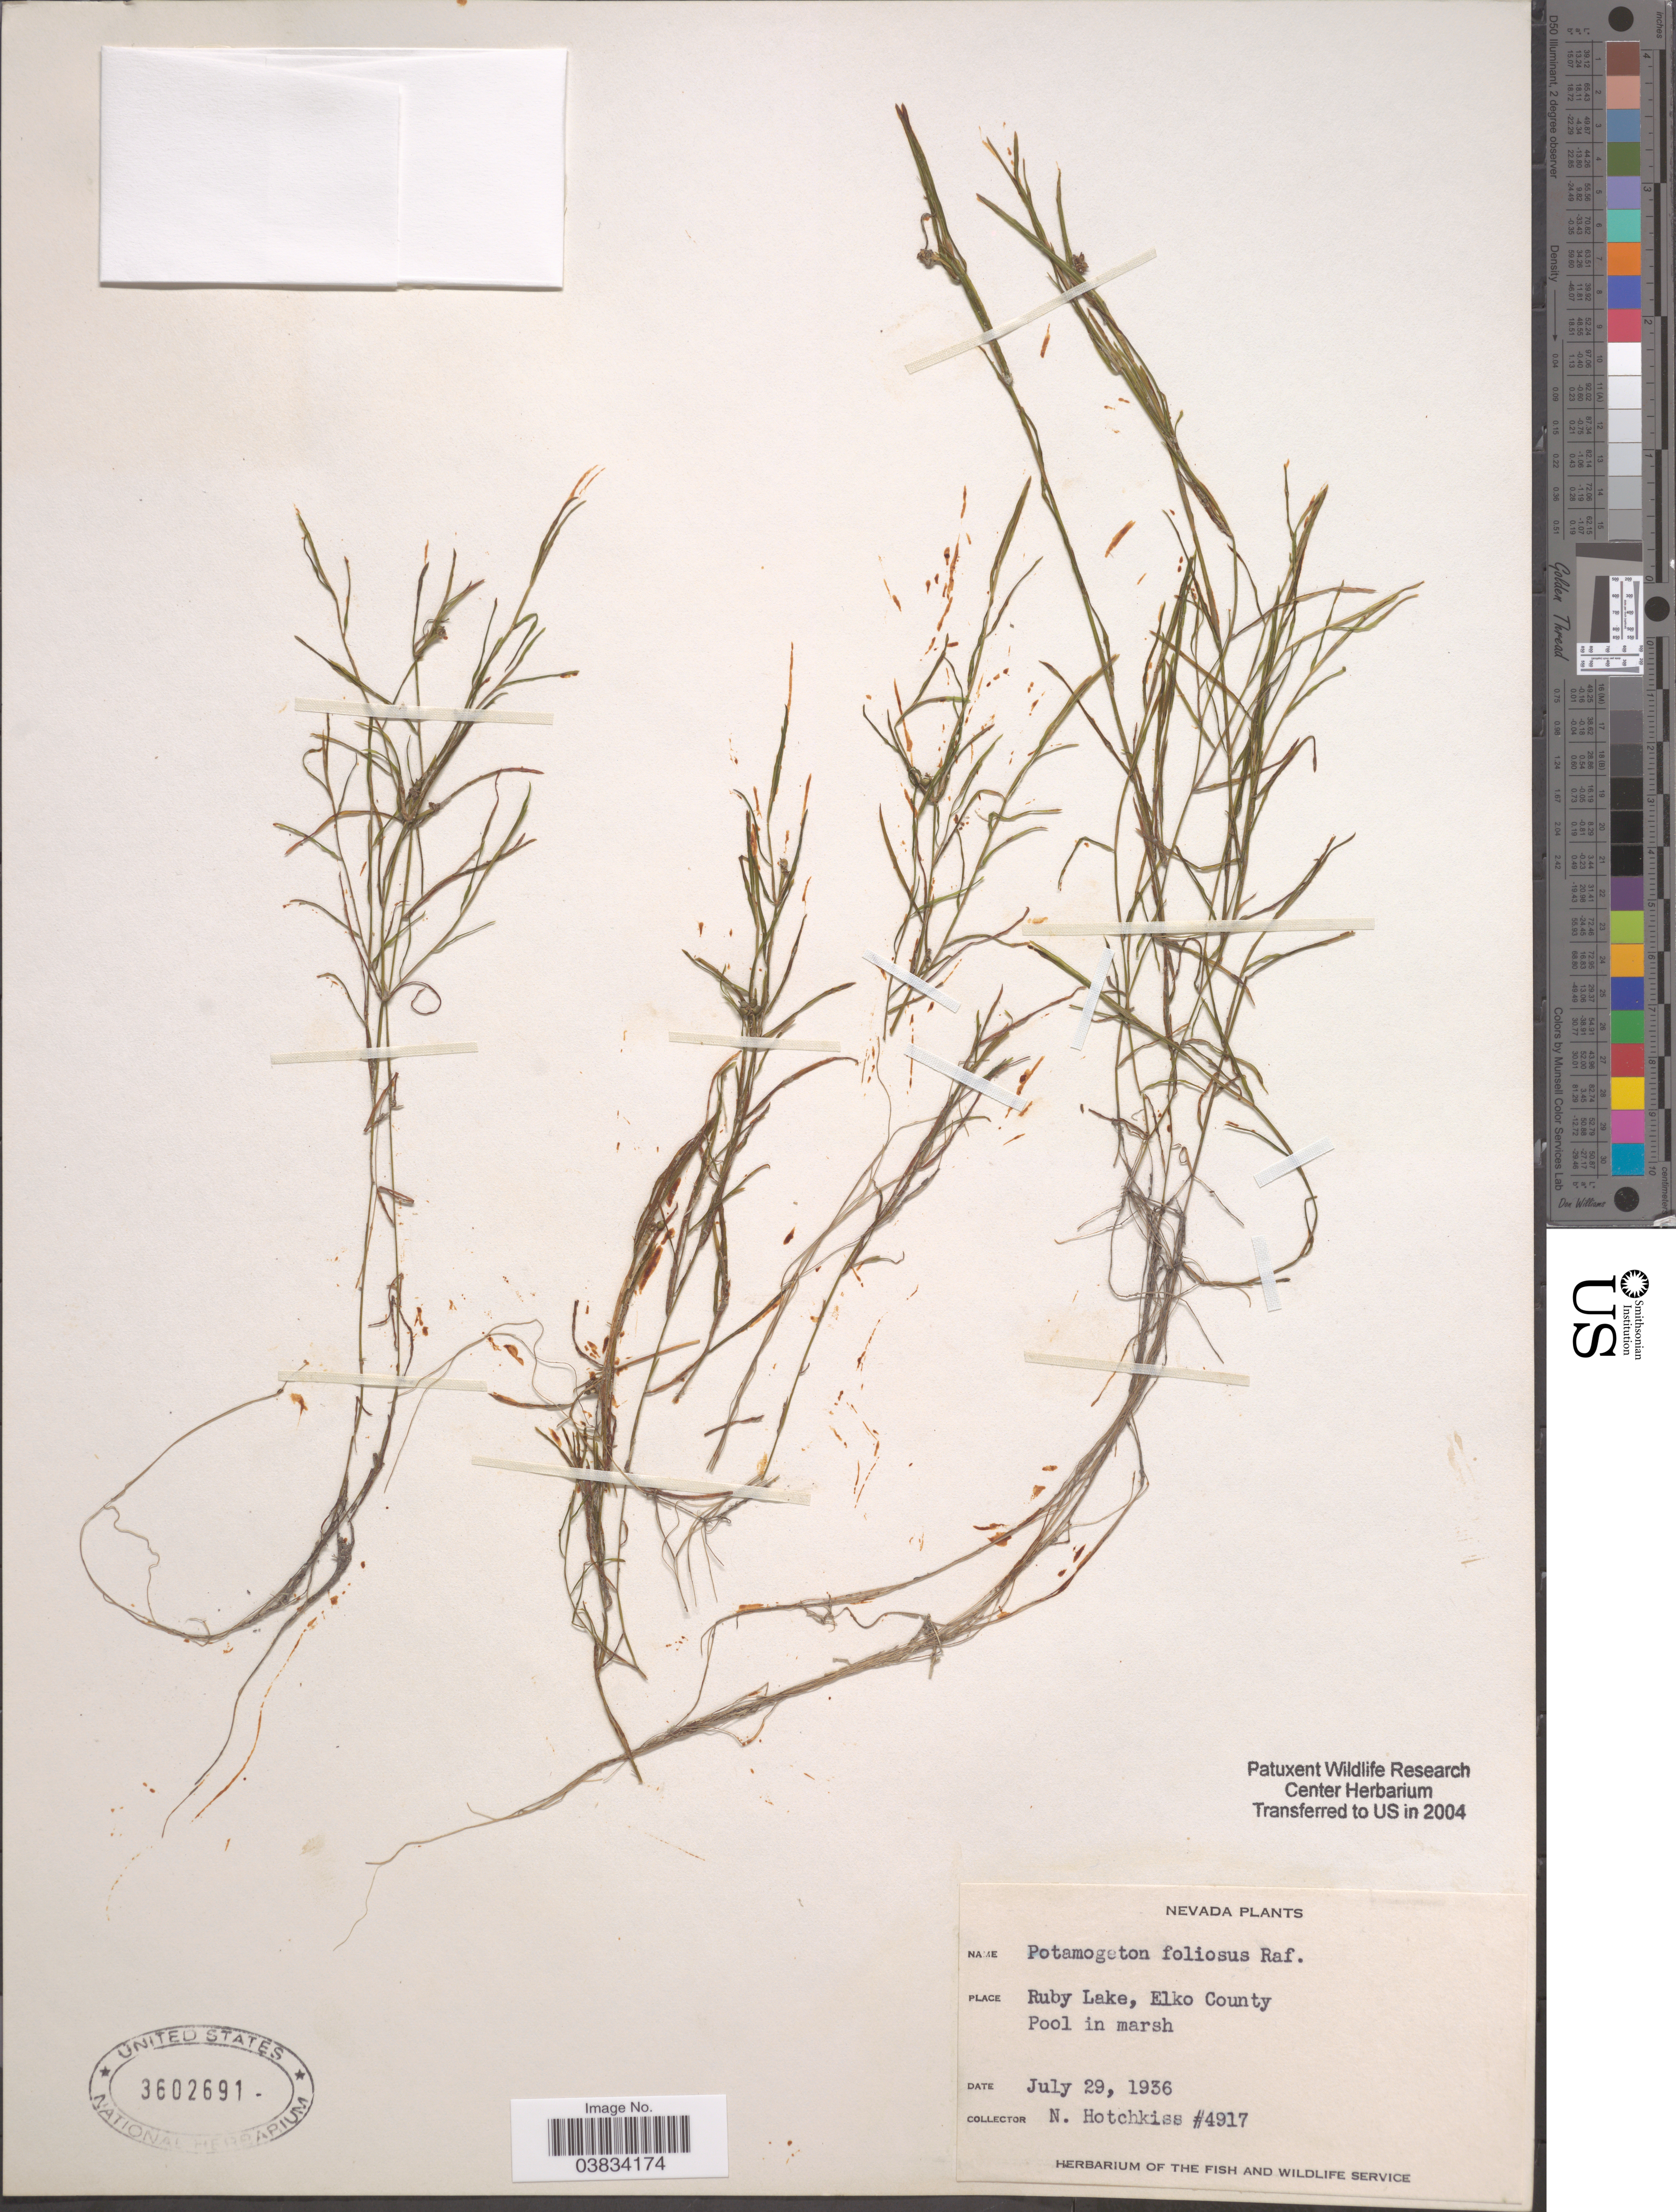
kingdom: Plantae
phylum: Tracheophyta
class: Liliopsida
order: Alismatales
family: Potamogetonaceae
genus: Potamogeton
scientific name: Potamogeton foliosus var. foliosus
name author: Raf.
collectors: N. Hotchkiss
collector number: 4917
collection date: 1936-07-29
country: United States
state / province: Nevada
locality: Ruby Lake, Elko County.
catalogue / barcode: US 3602691